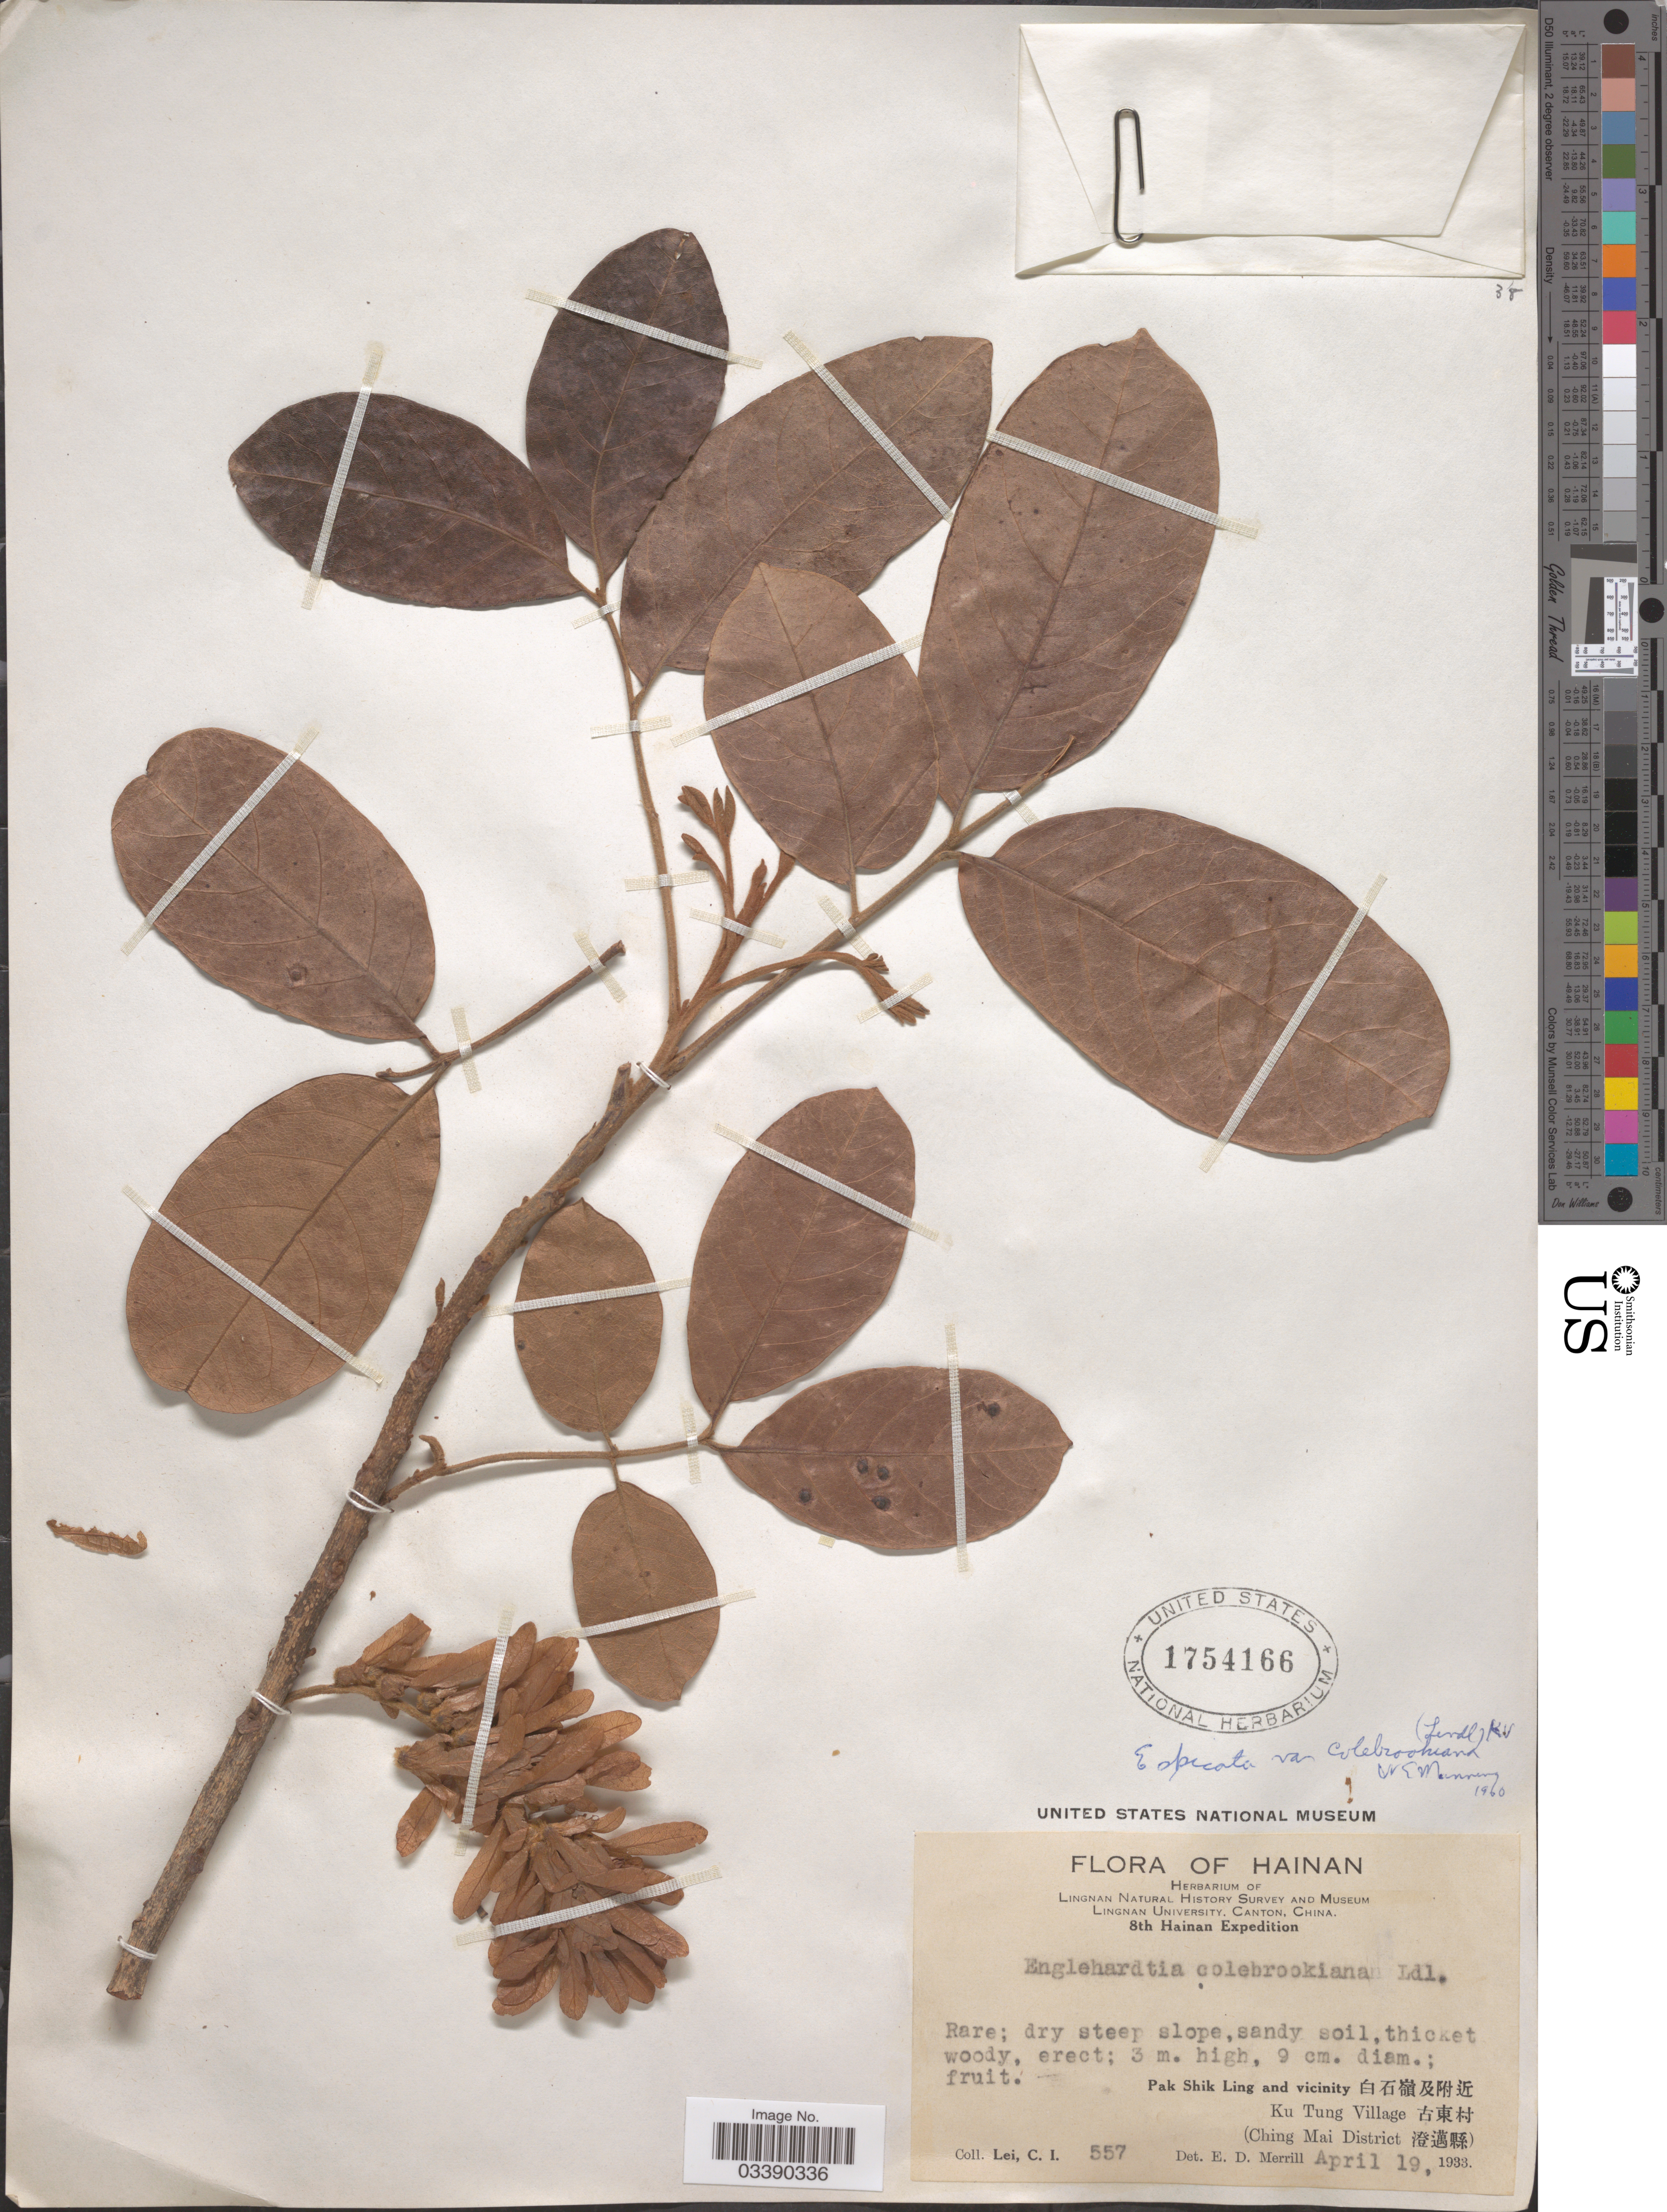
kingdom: Plantae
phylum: Tracheophyta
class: Magnoliopsida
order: Fagales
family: Juglandaceae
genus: Engelhardia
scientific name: Engelhardia spicata var. colebrookeana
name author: (Lindl.) Koord. & Valeton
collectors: C. I. Lei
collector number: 557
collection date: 1933-04-19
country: China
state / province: Hainan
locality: PakShikLing and Vicinity, Ku Tung Village, (Ching Mai District), (Ching Mai District.)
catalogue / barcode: US 1754166